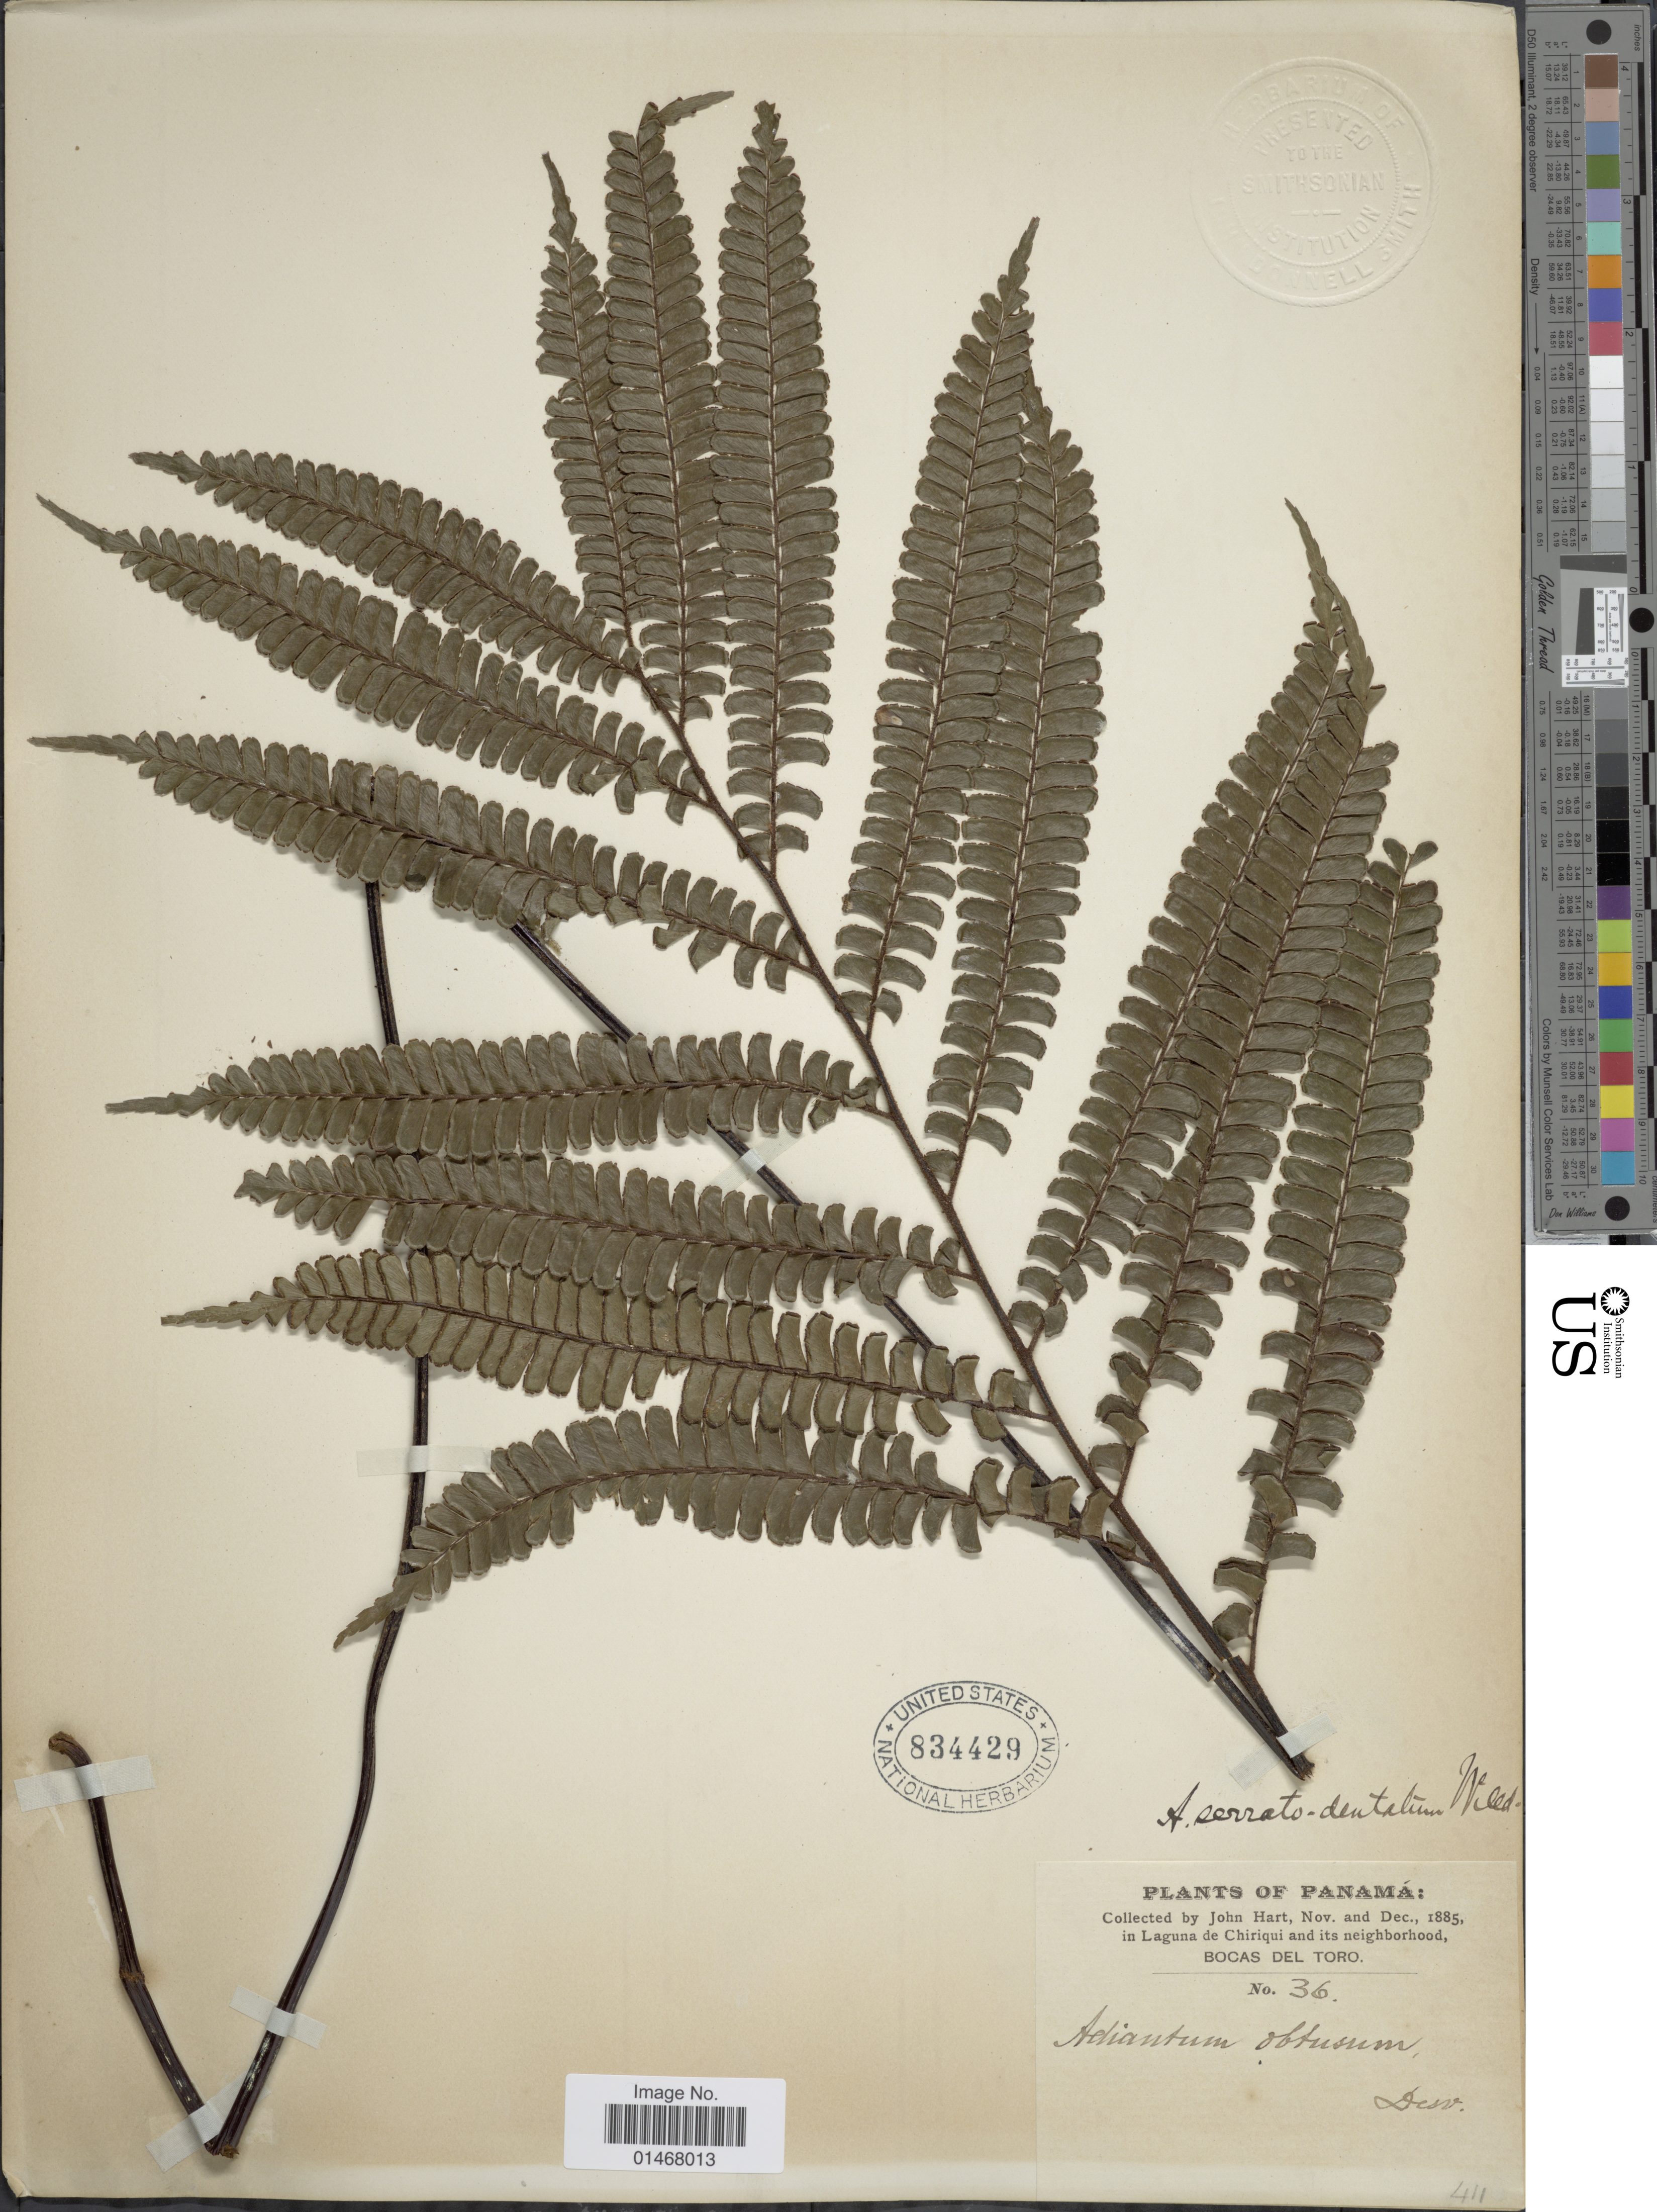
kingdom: Plantae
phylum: Tracheophyta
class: Polypodiopsida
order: Polypodiales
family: Pteridaceae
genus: Adiantum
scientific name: Adiantum serratodentatum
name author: Humb. & Bonpl. ex Willd.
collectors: J. H. Hart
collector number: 36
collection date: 1885-11/1885-12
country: Panama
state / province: Bocas del Toro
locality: In Laguna de Chiriqui and its neighborhood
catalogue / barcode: US 834429